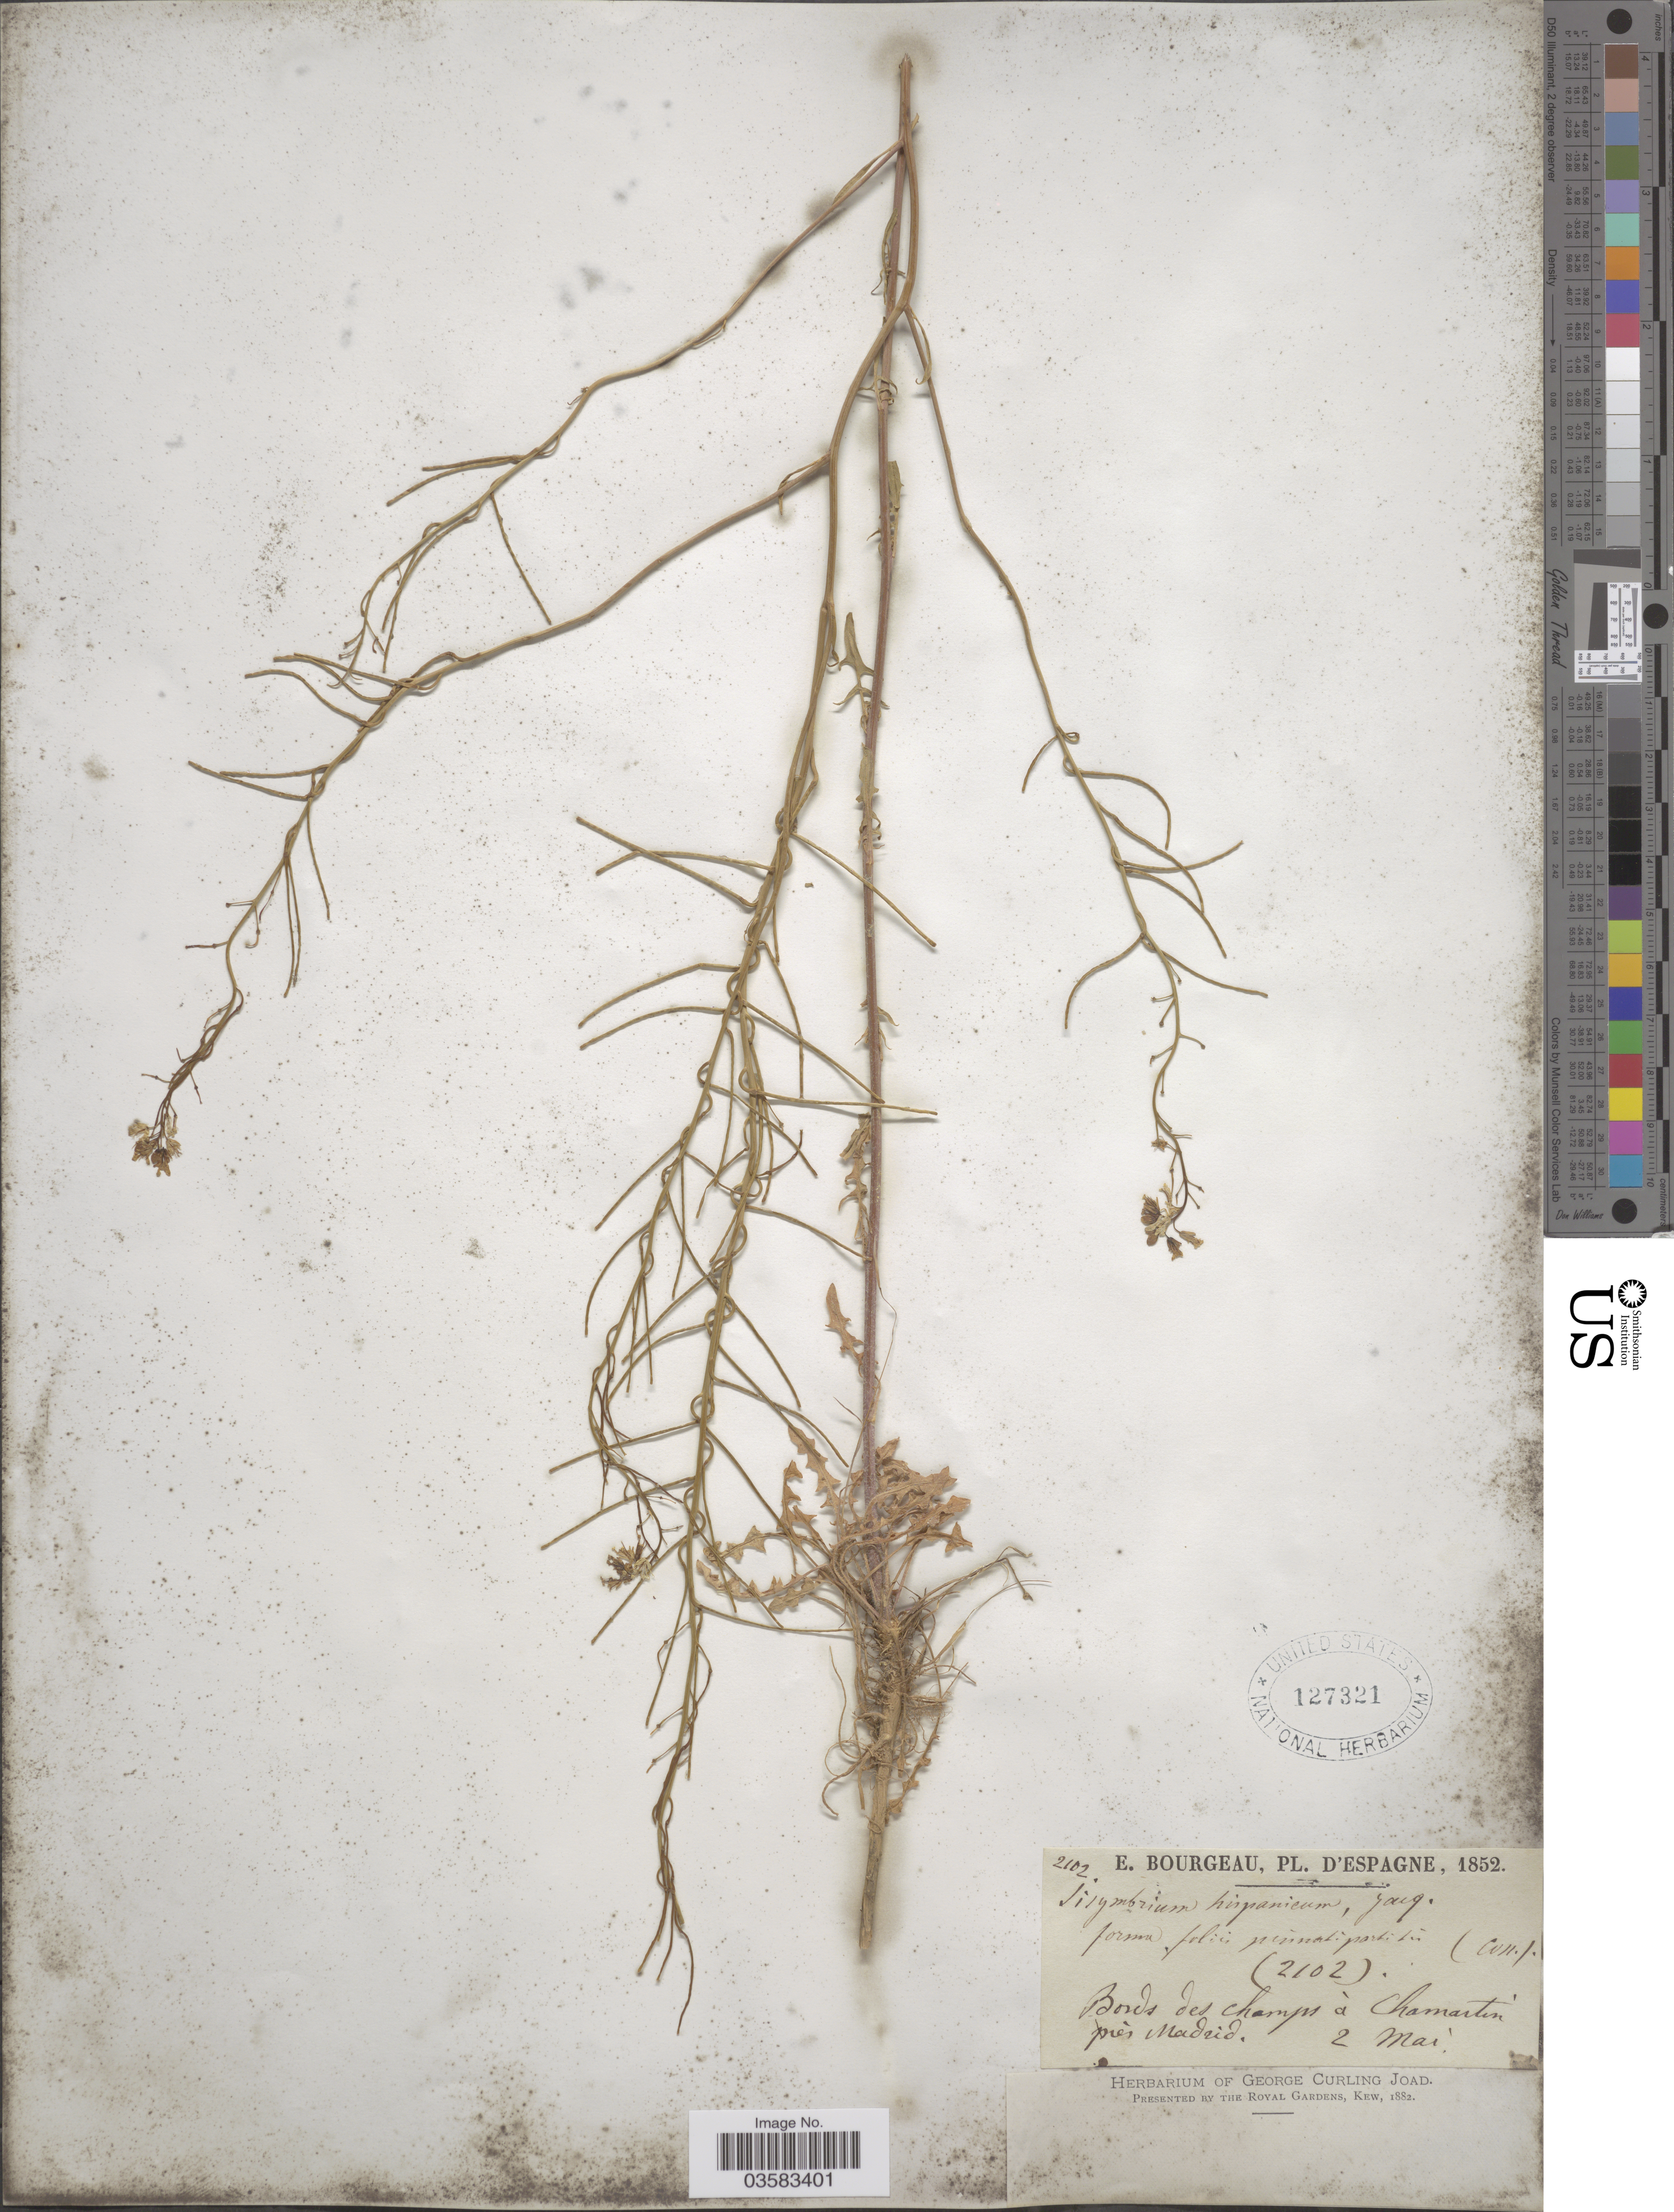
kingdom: Plantae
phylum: Tracheophyta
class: Magnoliopsida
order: Brassicales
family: Brassicaceae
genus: Sisymbrium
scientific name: Sisymbrium hispanicum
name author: Jacq.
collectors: E. Bourgeau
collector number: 2102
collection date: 1852-05-02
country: Spain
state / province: Madrid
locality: Bords des champs à Chamartin près Madrid.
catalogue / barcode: US 127321